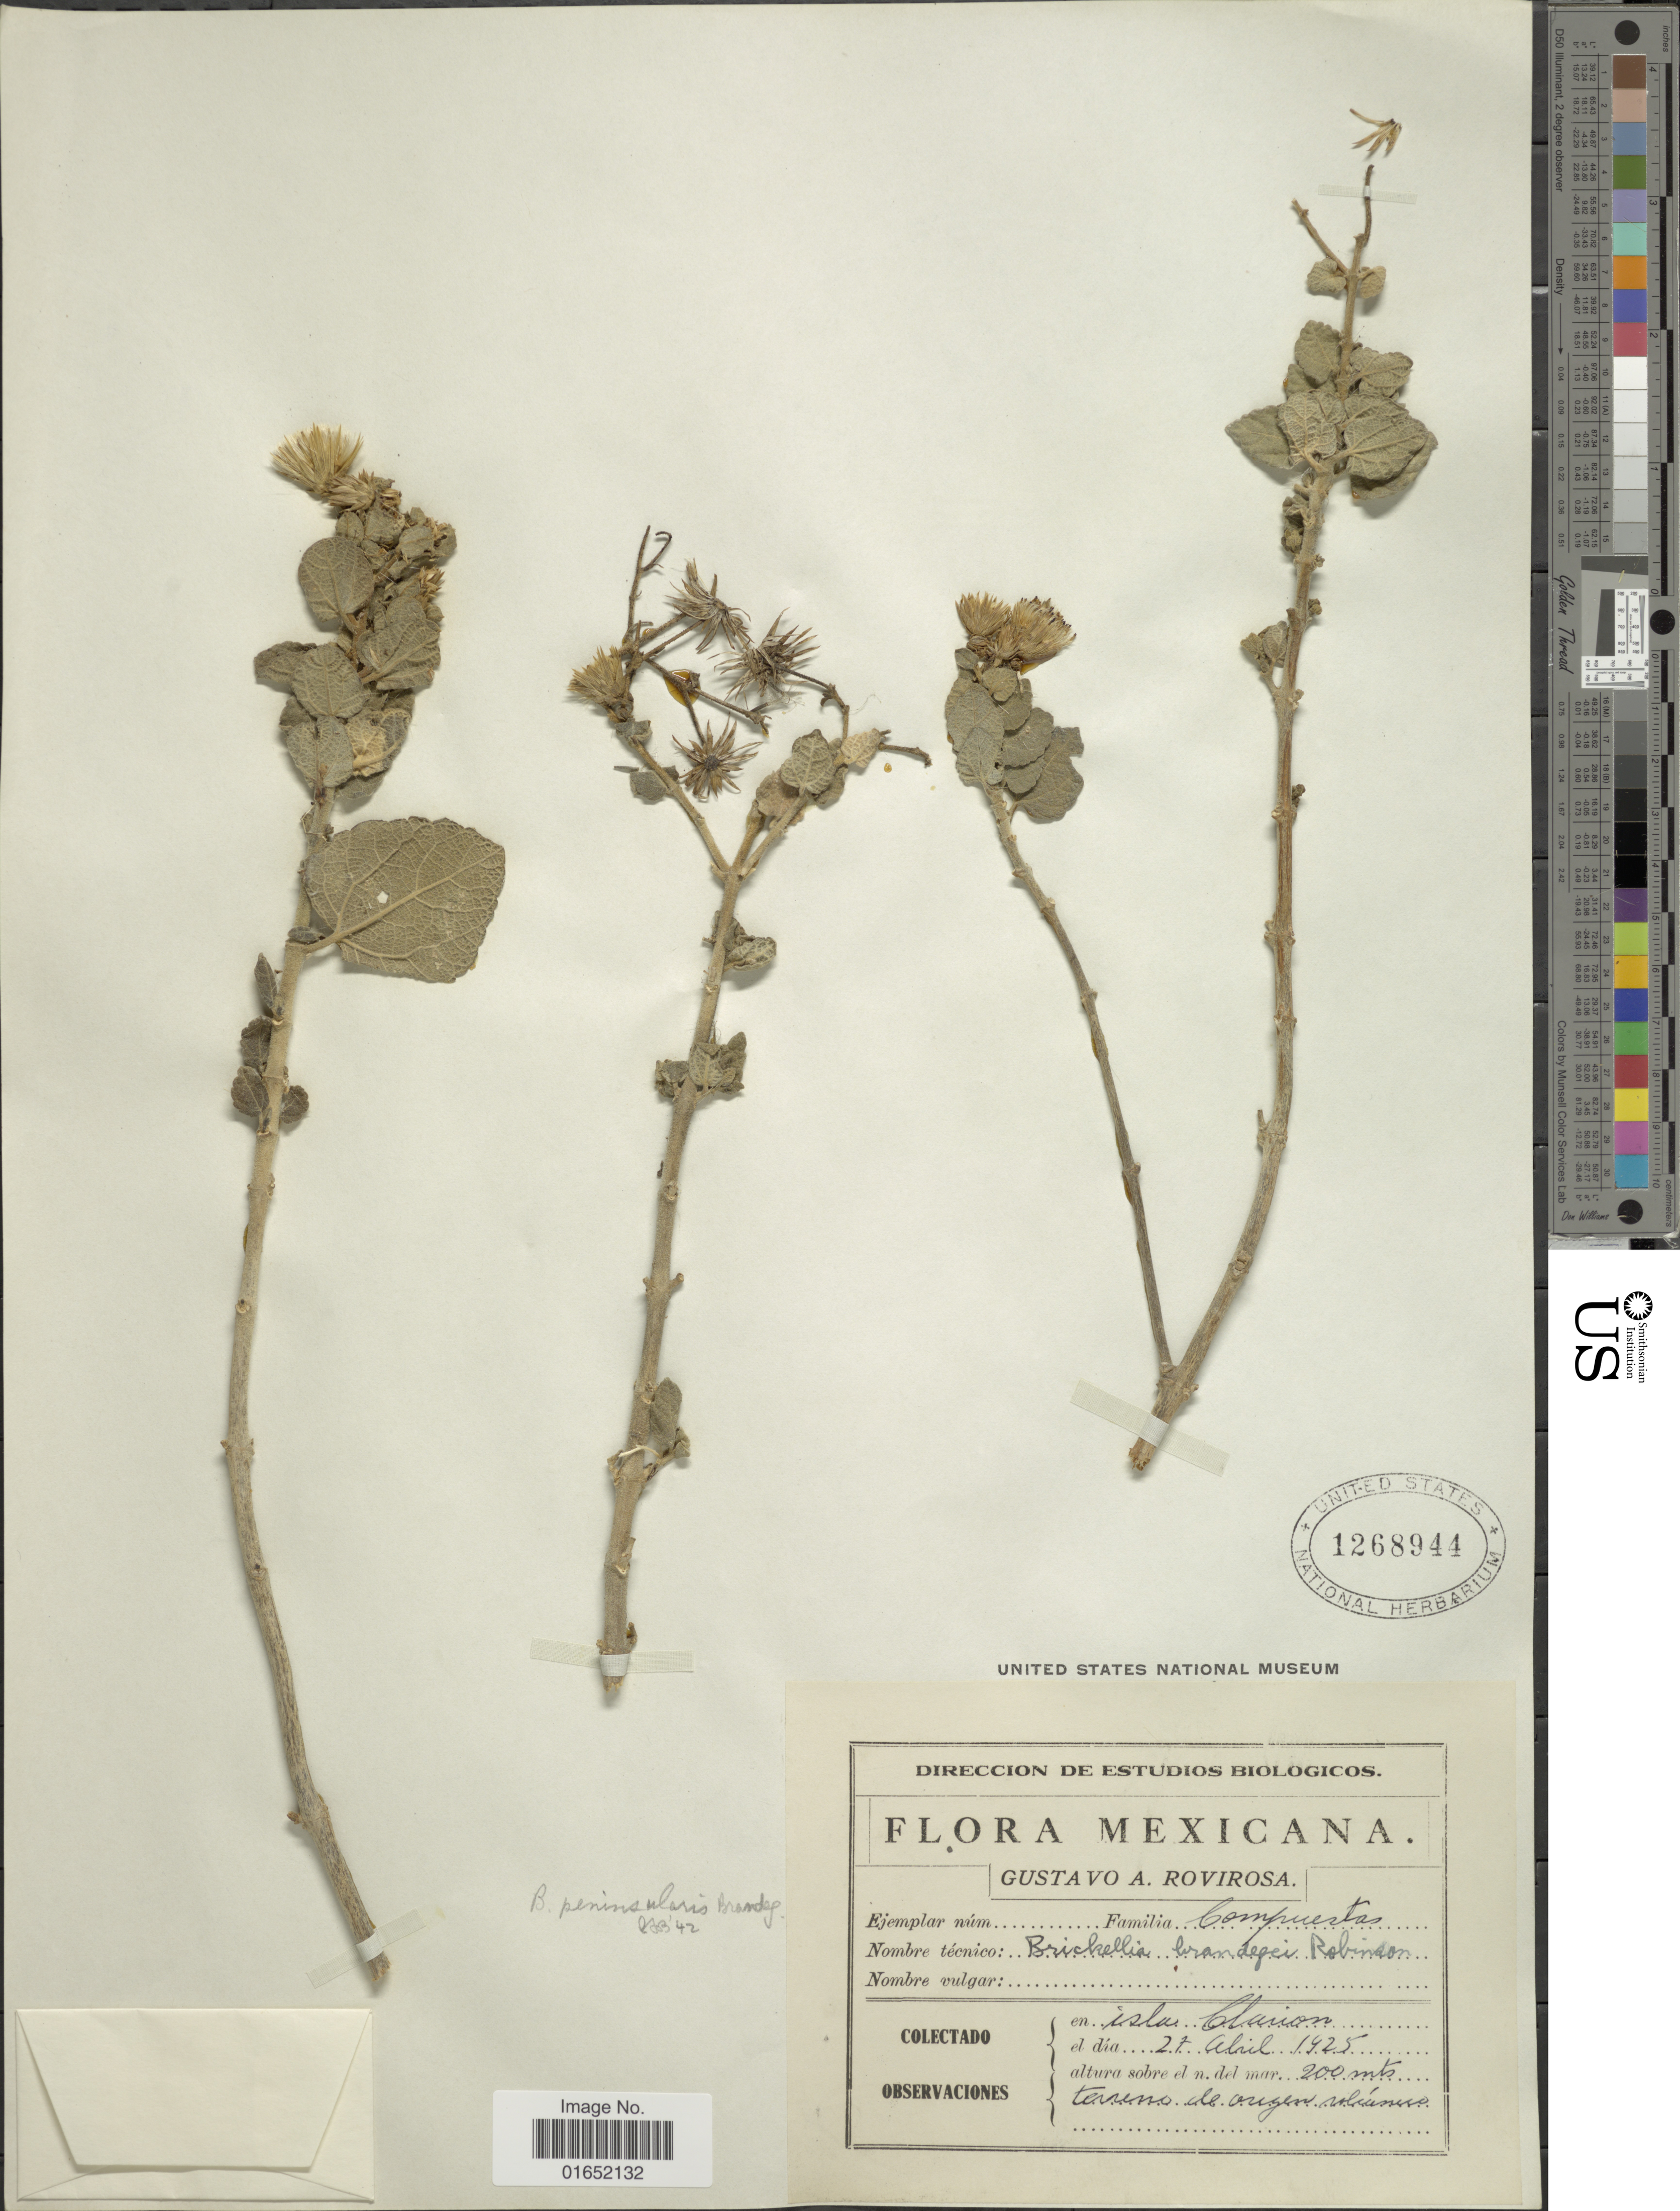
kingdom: Plantae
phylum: Tracheophyta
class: Magnoliopsida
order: Asterales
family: Asteraceae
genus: Brickellia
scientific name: Brickellia peninsularis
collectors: G. Rovirosa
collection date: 1928-04-27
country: Mexico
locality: Isla Clarion, terreno de oregon volcanoes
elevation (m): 200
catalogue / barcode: US 1268944